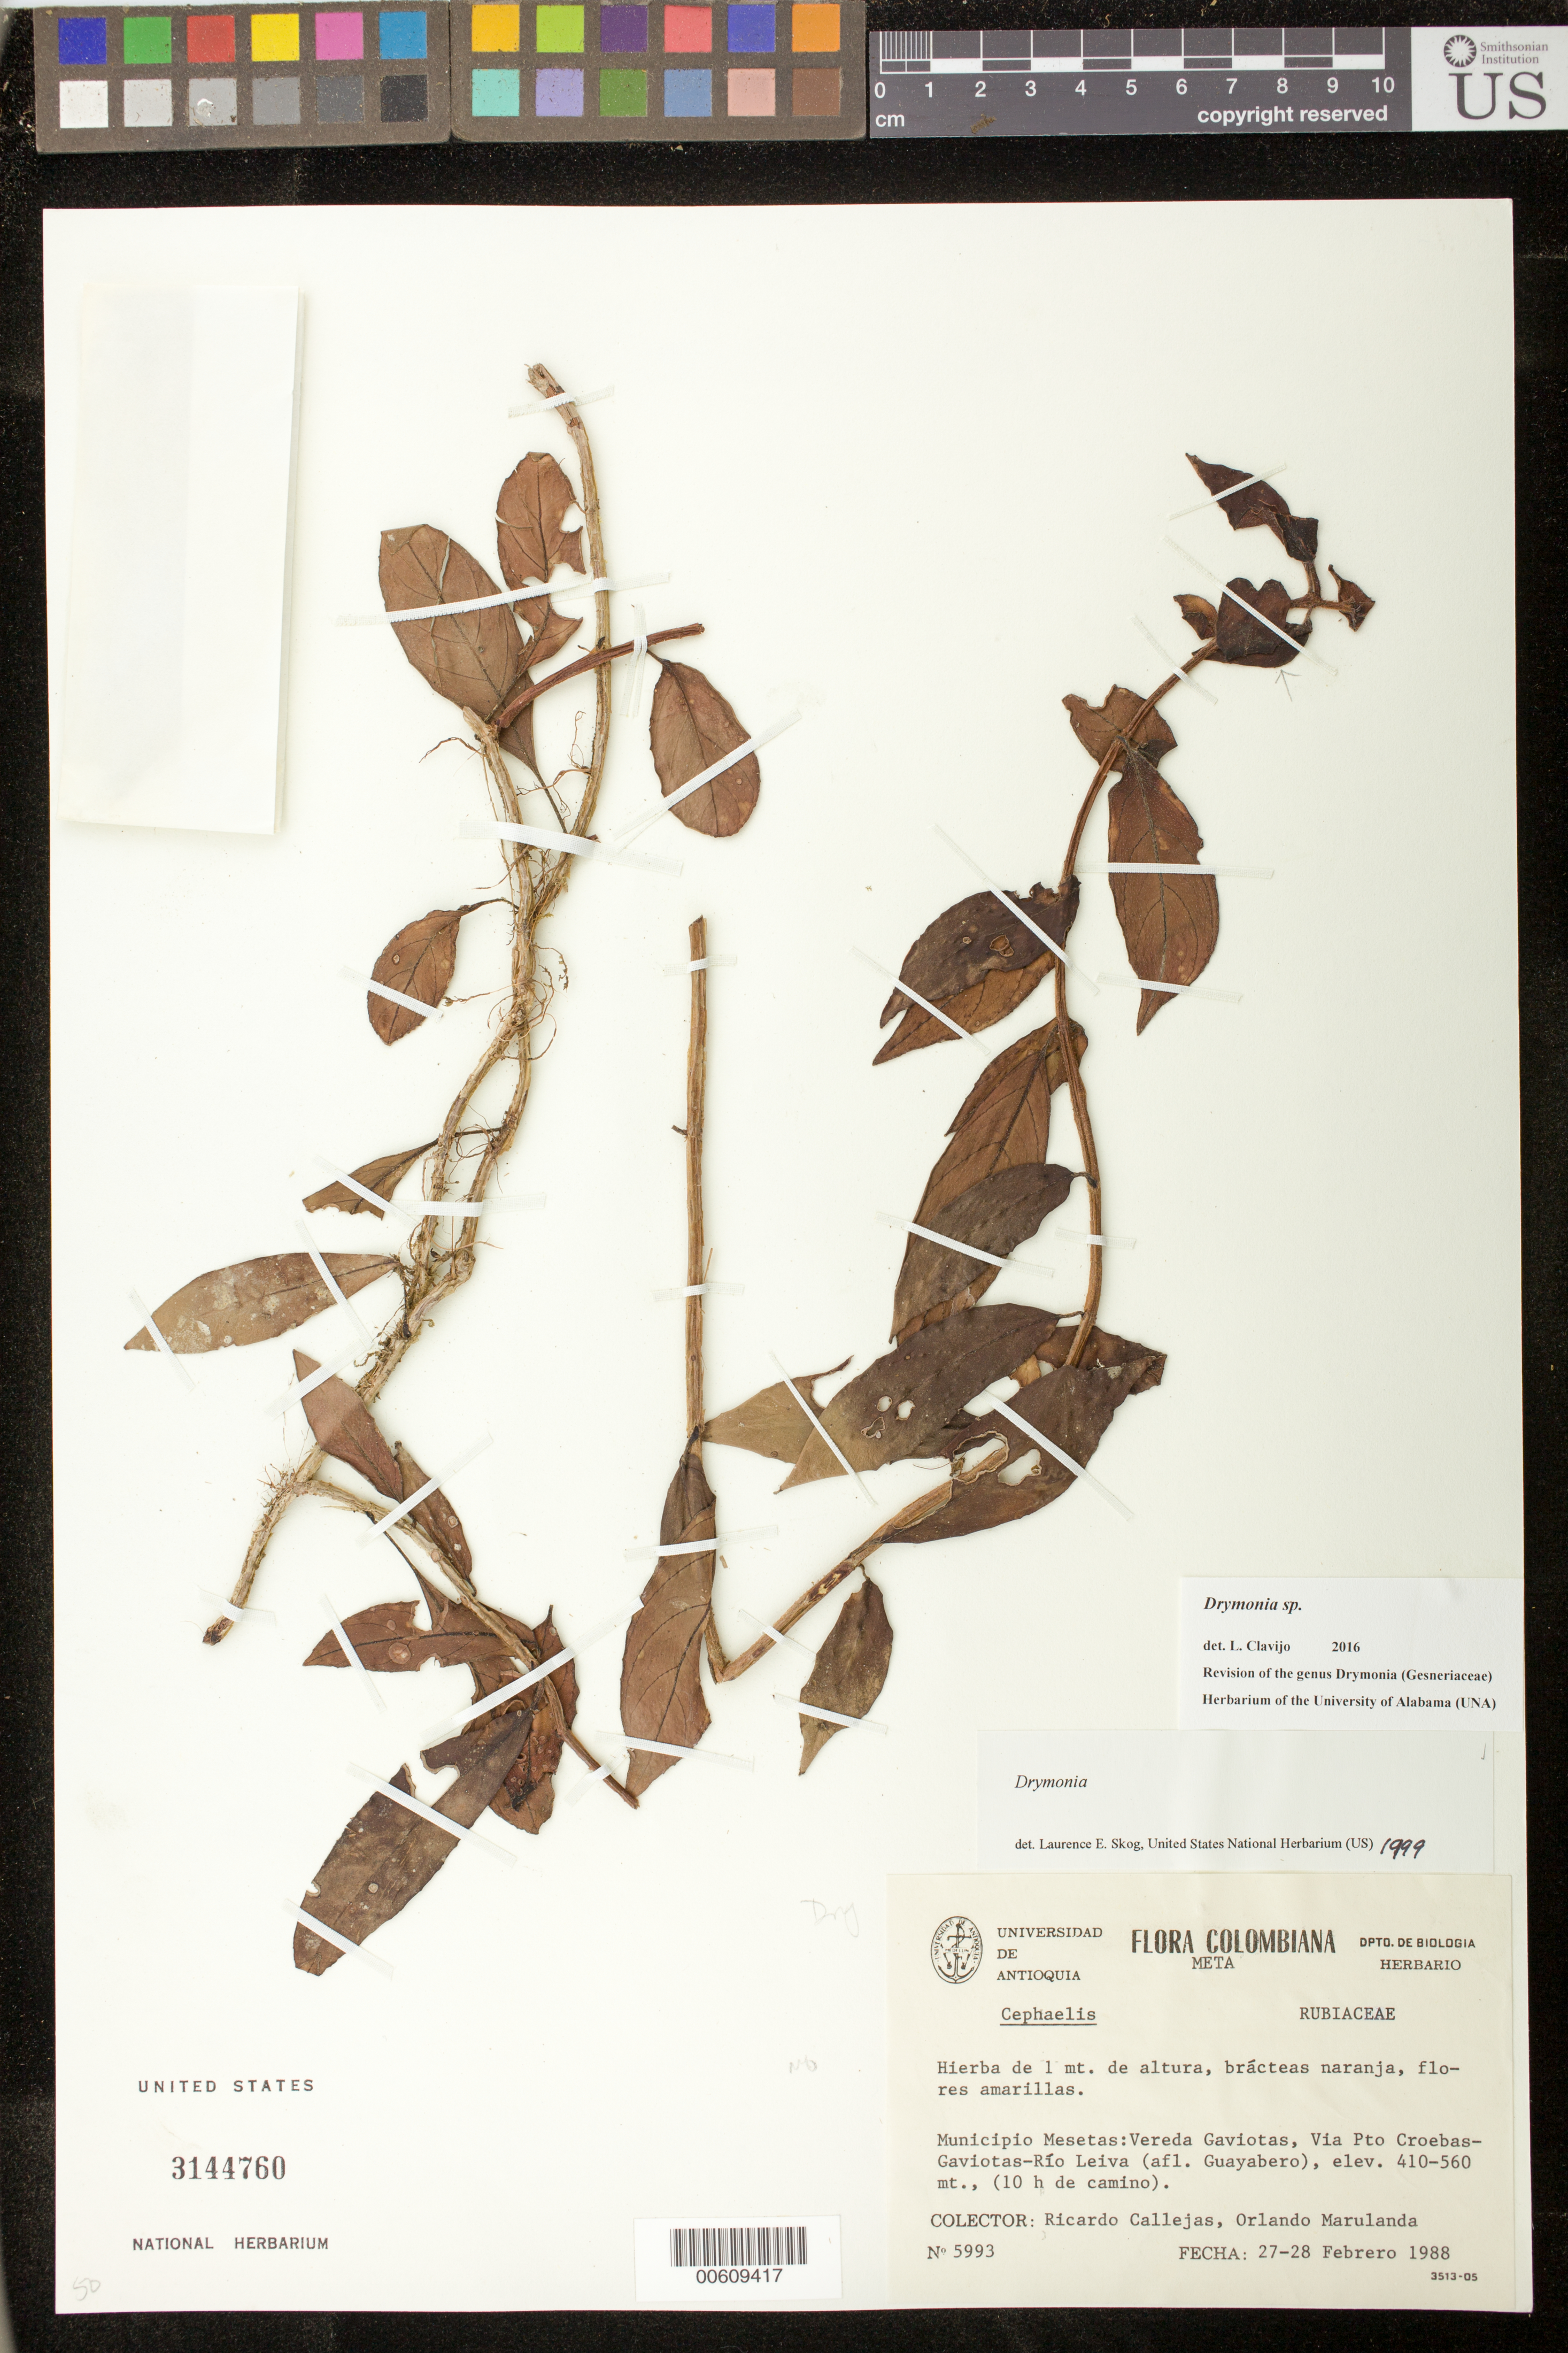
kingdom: Plantae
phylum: Tracheophyta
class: Magnoliopsida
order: Lamiales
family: Gesneriaceae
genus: Drymonia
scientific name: Drymonia sp.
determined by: Skog, Laurence E.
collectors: R. Callejas & O. Marulanda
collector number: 5993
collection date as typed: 27-28 Feb 1988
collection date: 1988-02-27/1988-02-28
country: Colombia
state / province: Meta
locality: Mpio. Mesetas: Vereda Gaviotas, Via Pto. Croebas-Gaviotas-Río Leiva (afl. Guayabero), 10 m de camino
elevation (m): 410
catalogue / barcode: US 3144760